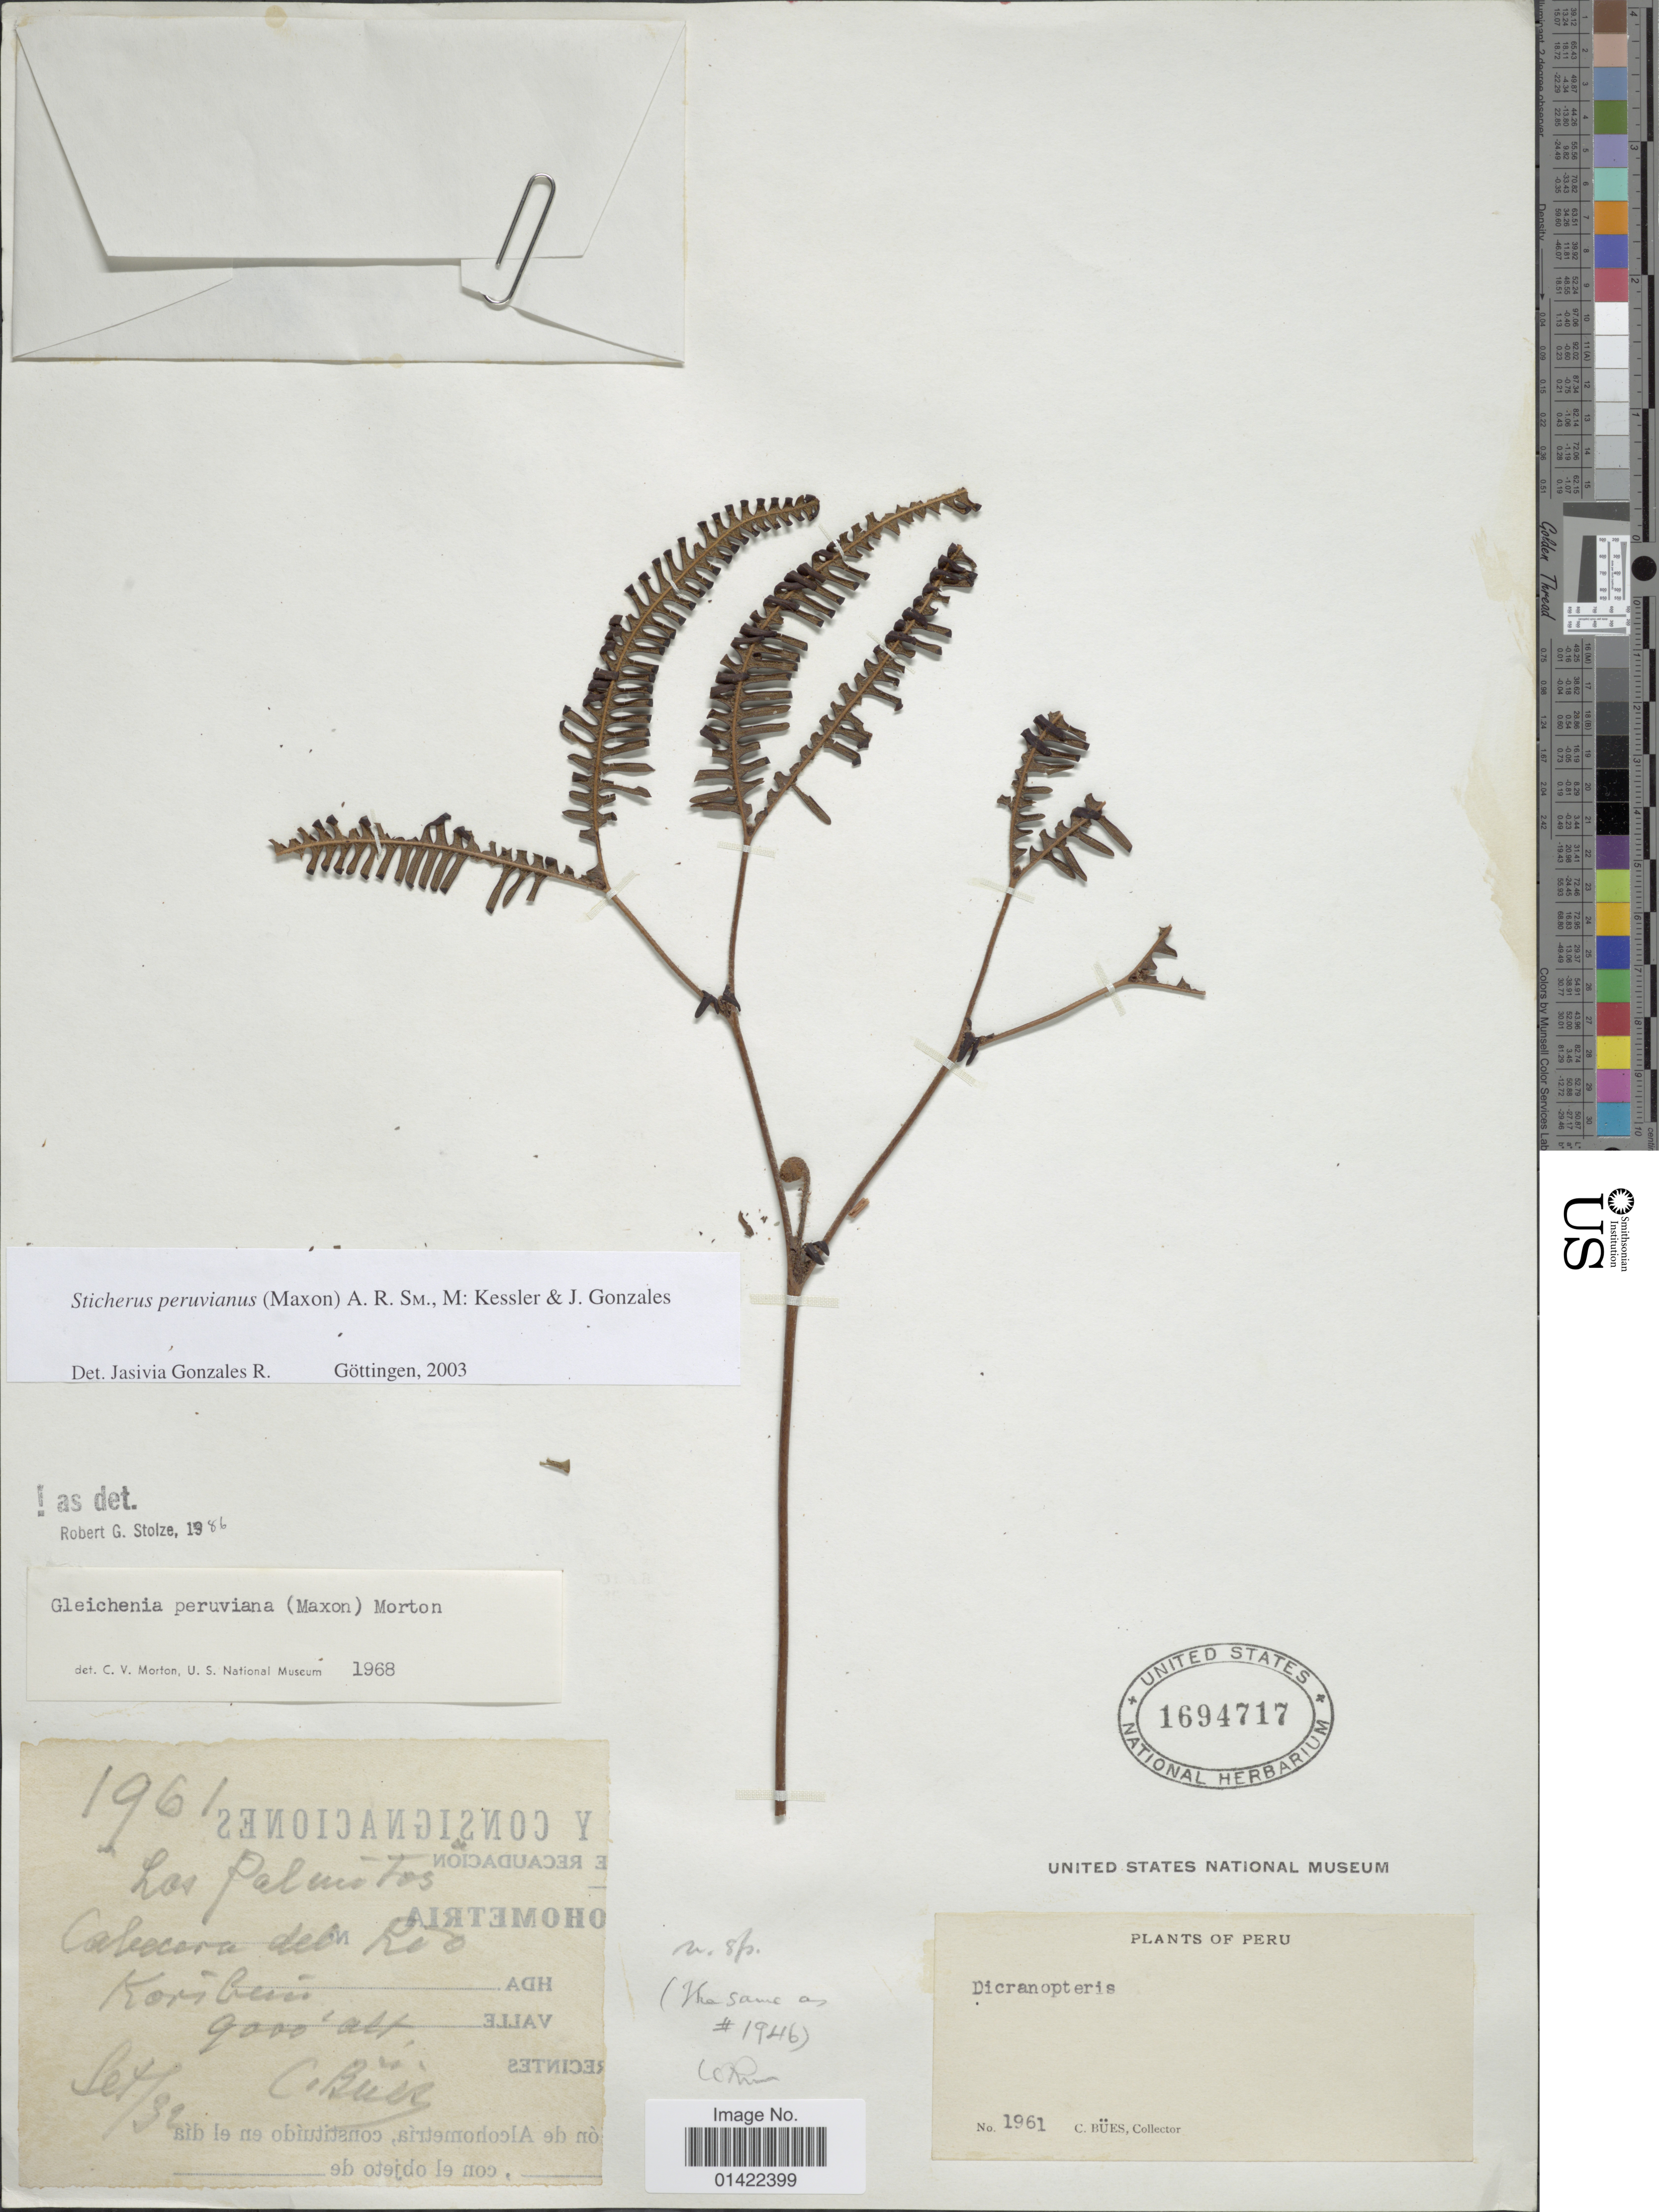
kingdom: Plantae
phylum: Tracheophyta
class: Polypodiopsida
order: Gleicheniales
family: Gleicheniaceae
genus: Sticherus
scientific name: Sticherus peruvianus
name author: (Maxon) A.R. Sm. et al.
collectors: C. Bues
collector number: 1961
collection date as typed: Transcribed d/m/y: /9/32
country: Peru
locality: Las Palmitos, Cabecera del Rio Koribeni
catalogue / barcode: US 1694717